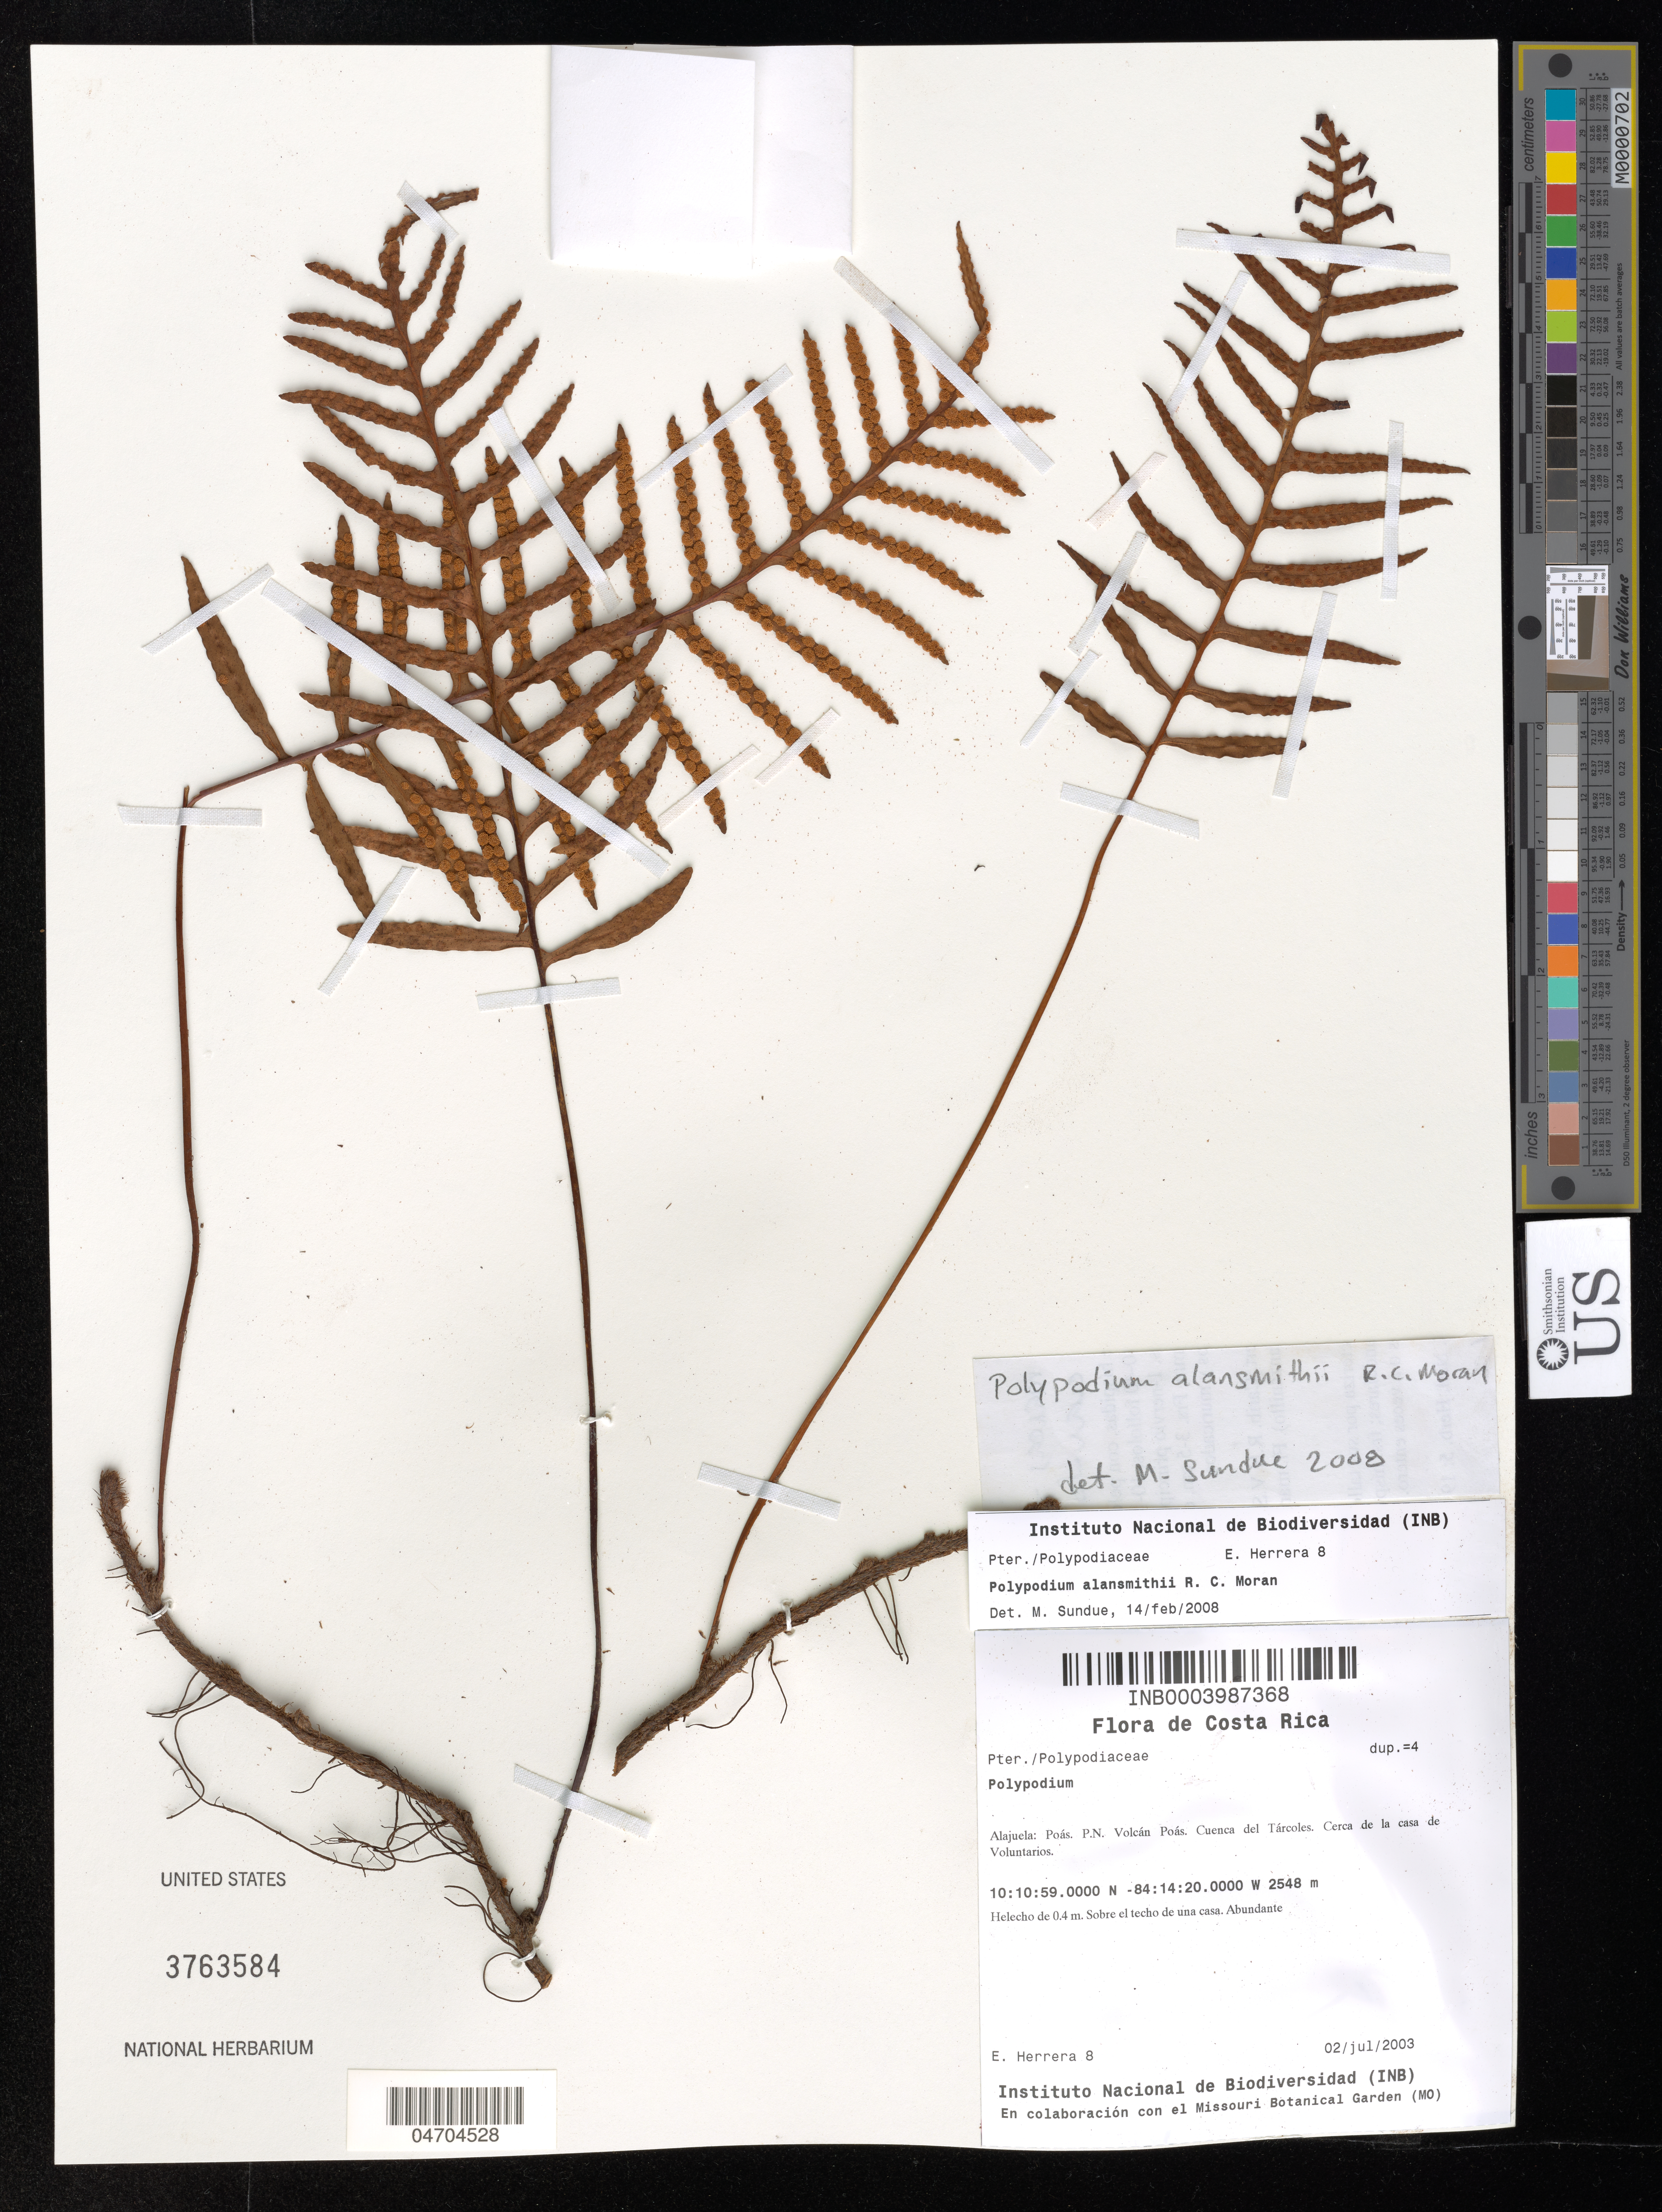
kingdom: Plantae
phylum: Tracheophyta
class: Polypodiopsida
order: Polypodiales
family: Polypodiaceae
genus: Polypodium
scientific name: Polypodium (Goniophlebiopteris) sp.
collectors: E. Herrera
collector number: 8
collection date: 2003-07-02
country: Costa Rica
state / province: Alajuela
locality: Poás. P. N. Volcán Poás. Cuenca del Tárcoles. Cerca de la casa de Voluntarios.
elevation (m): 2548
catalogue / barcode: US 3763584